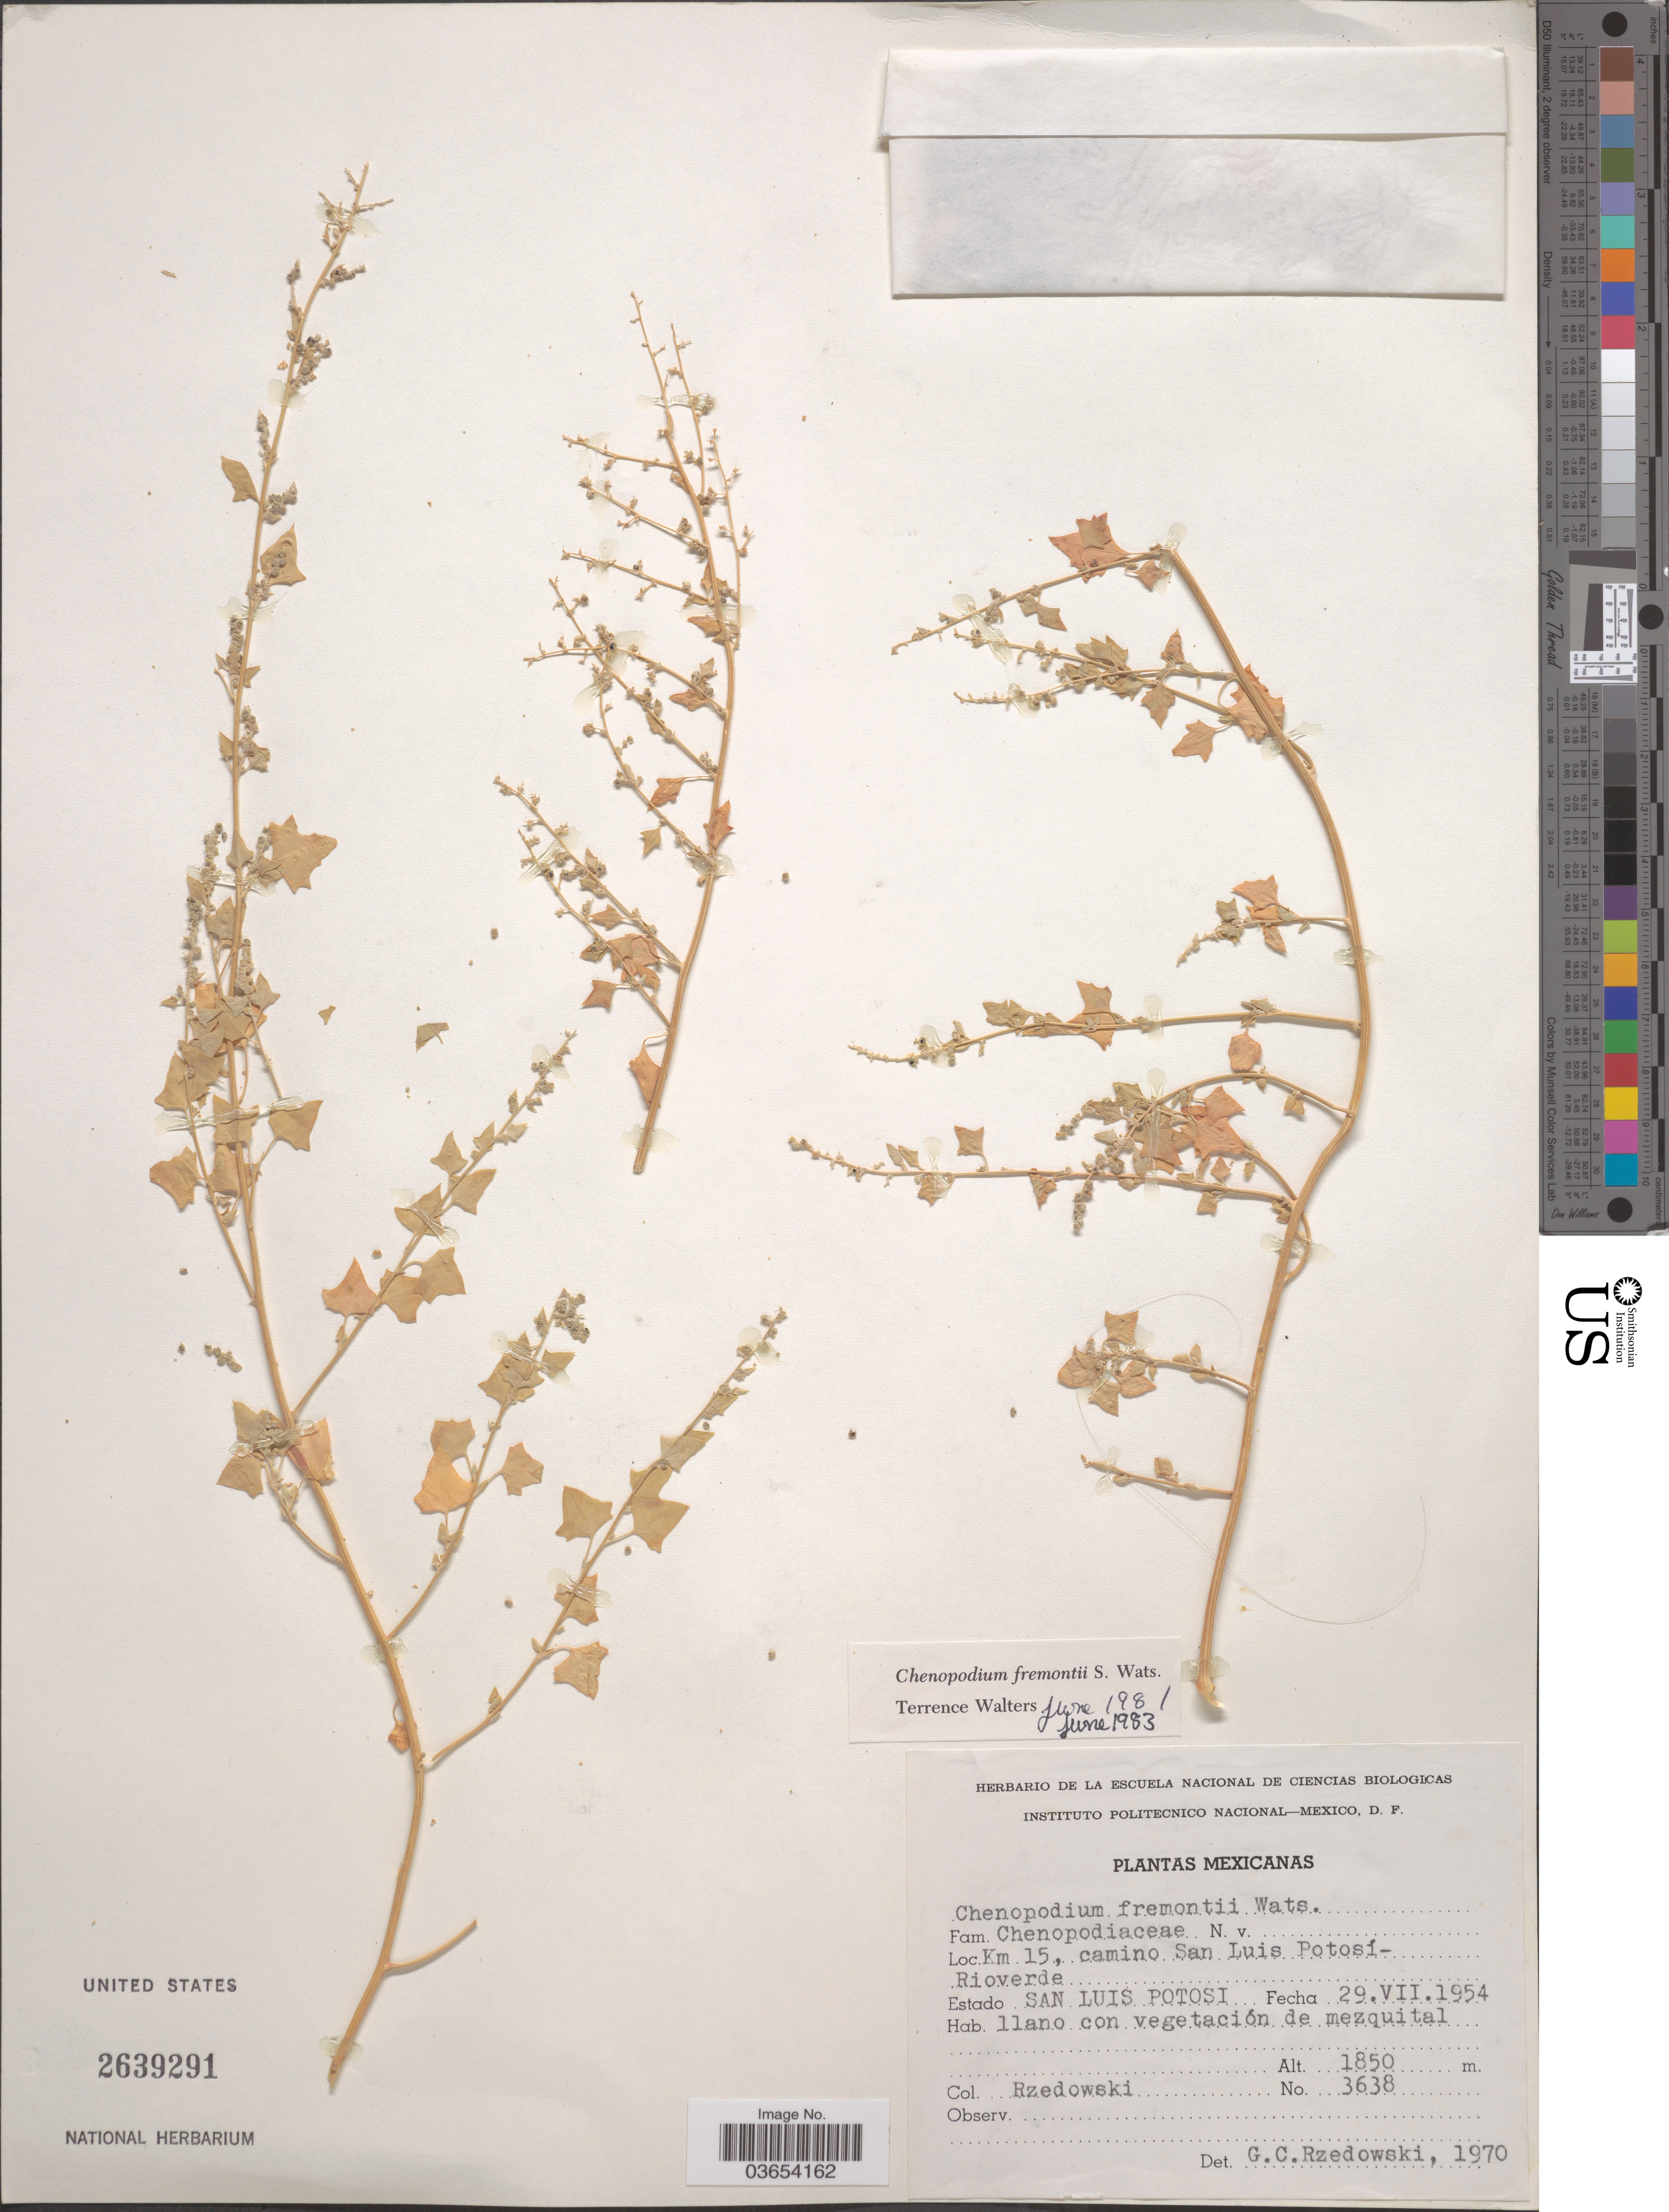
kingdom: Plantae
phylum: Tracheophyta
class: Magnoliopsida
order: Caryophyllales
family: Amaranthaceae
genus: Chenopodium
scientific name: Chenopodium fremontii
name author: S. Watson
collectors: Rzedowski, --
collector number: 3638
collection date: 1954-07-29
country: Mexico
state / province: San Luis Potosí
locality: Km 15, camino San Luis Potosí-Rioverde.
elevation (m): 1850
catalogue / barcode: US 2639291